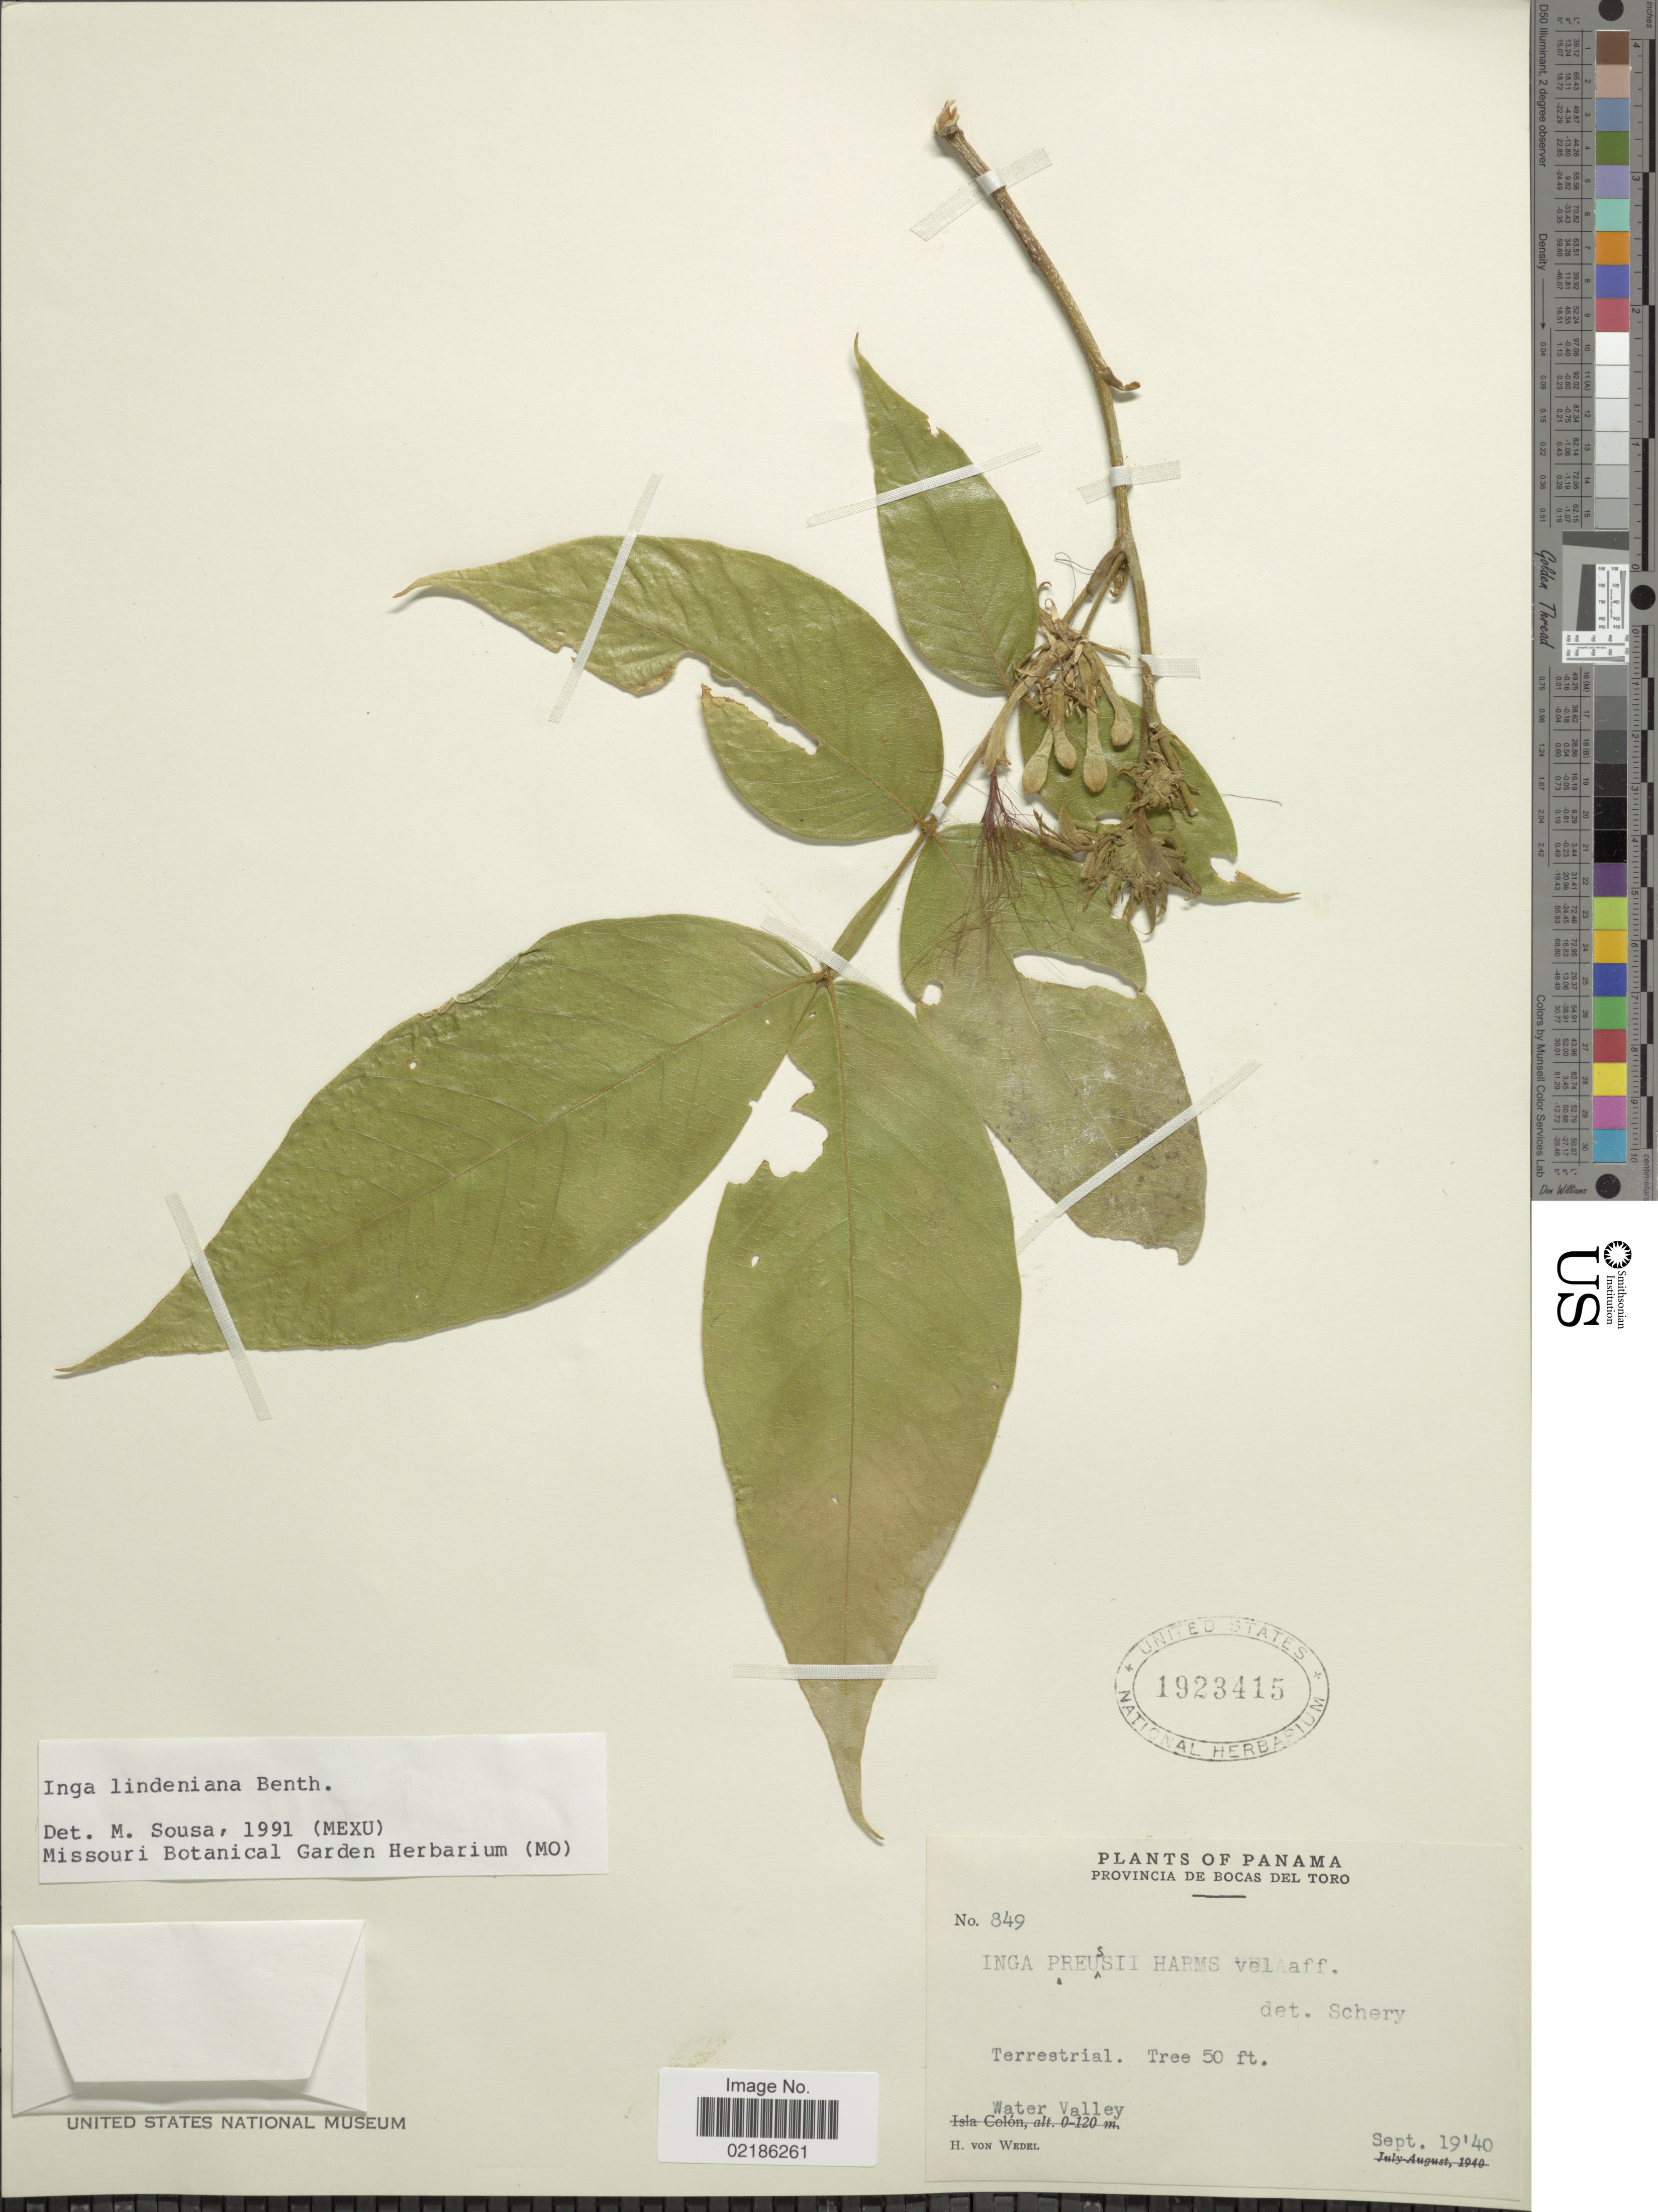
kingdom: Plantae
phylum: Tracheophyta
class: Magnoliopsida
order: Fabales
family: Fabaceae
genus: Inga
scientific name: Inga lindeniana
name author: Benth.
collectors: H. von Wedel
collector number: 849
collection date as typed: Transcribed d/m/y: 19/9/40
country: Panama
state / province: Bocas del Toro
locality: Water Valley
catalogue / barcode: US 1923415